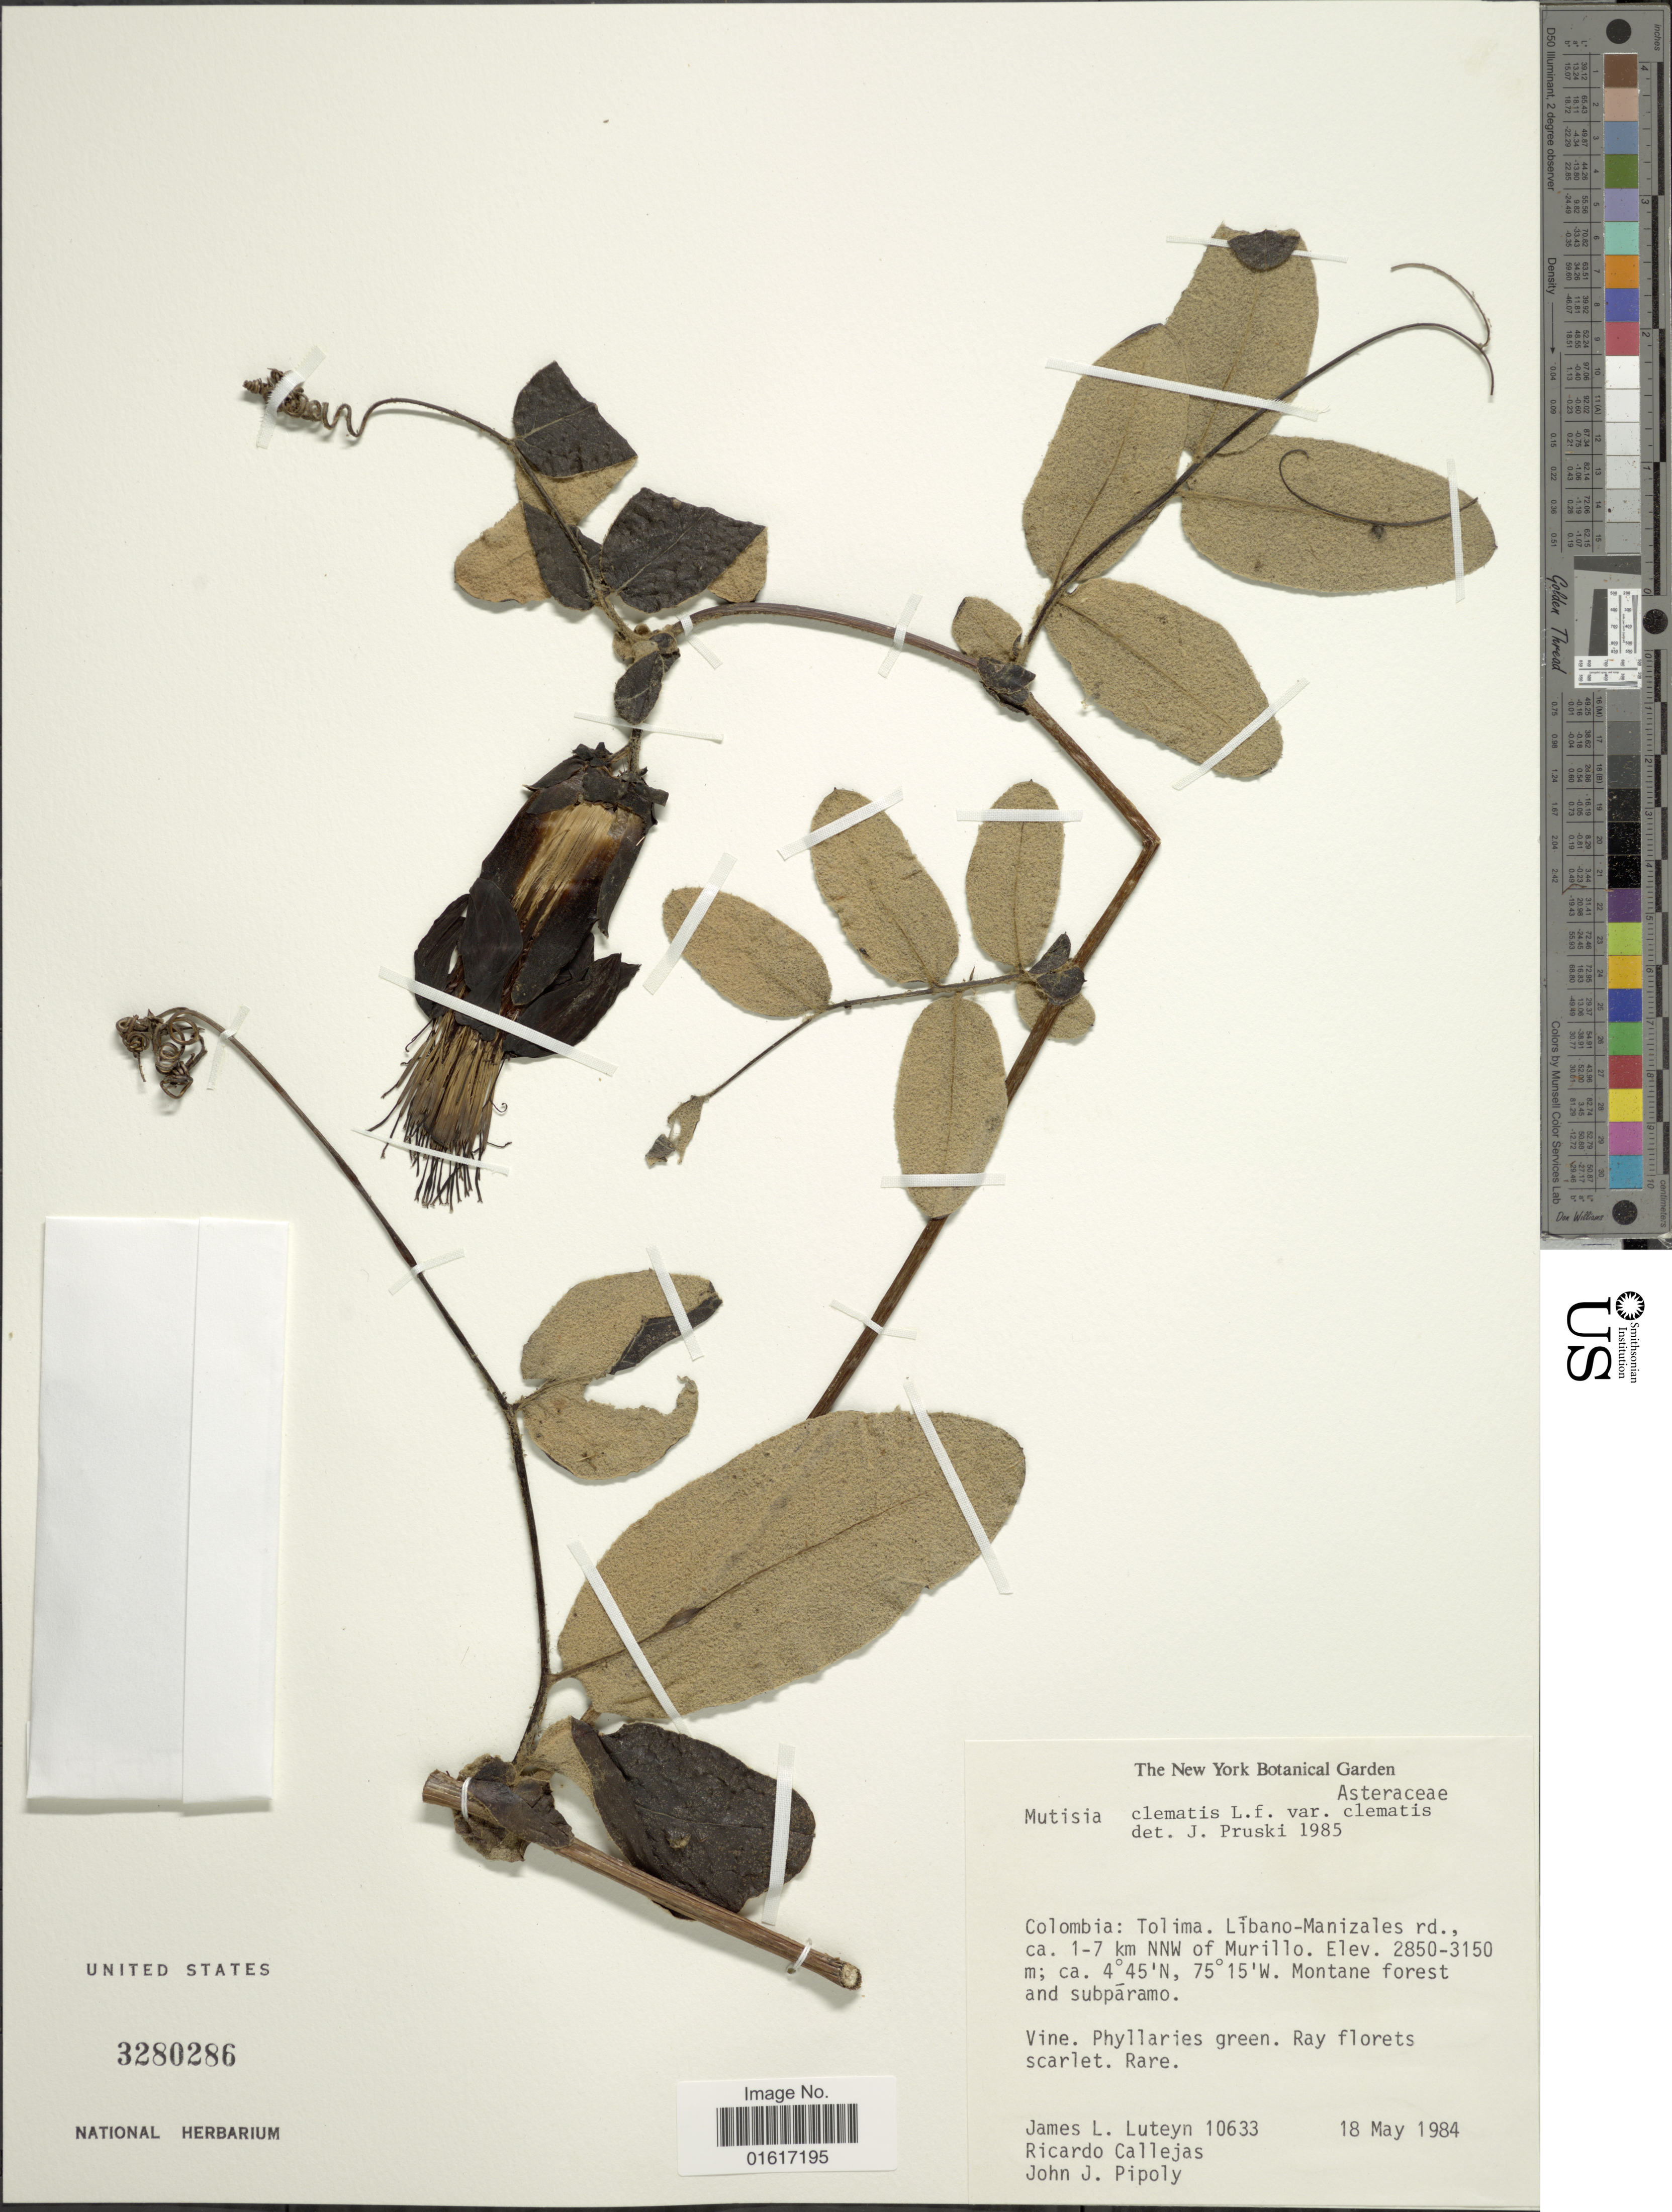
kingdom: Plantae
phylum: Tracheophyta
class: Magnoliopsida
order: Asterales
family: Asteraceae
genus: Mutisia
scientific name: Mutisia clematis var. clematis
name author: L. f.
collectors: J. L. Luteyn, R. Callejas & J. J. Pipoly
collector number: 10633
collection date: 1984-05-18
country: Colombia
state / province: Tolima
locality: Libano-Manizales rd., ca. 1-7 km NNW of Murillo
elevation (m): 2850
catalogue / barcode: US 3280286